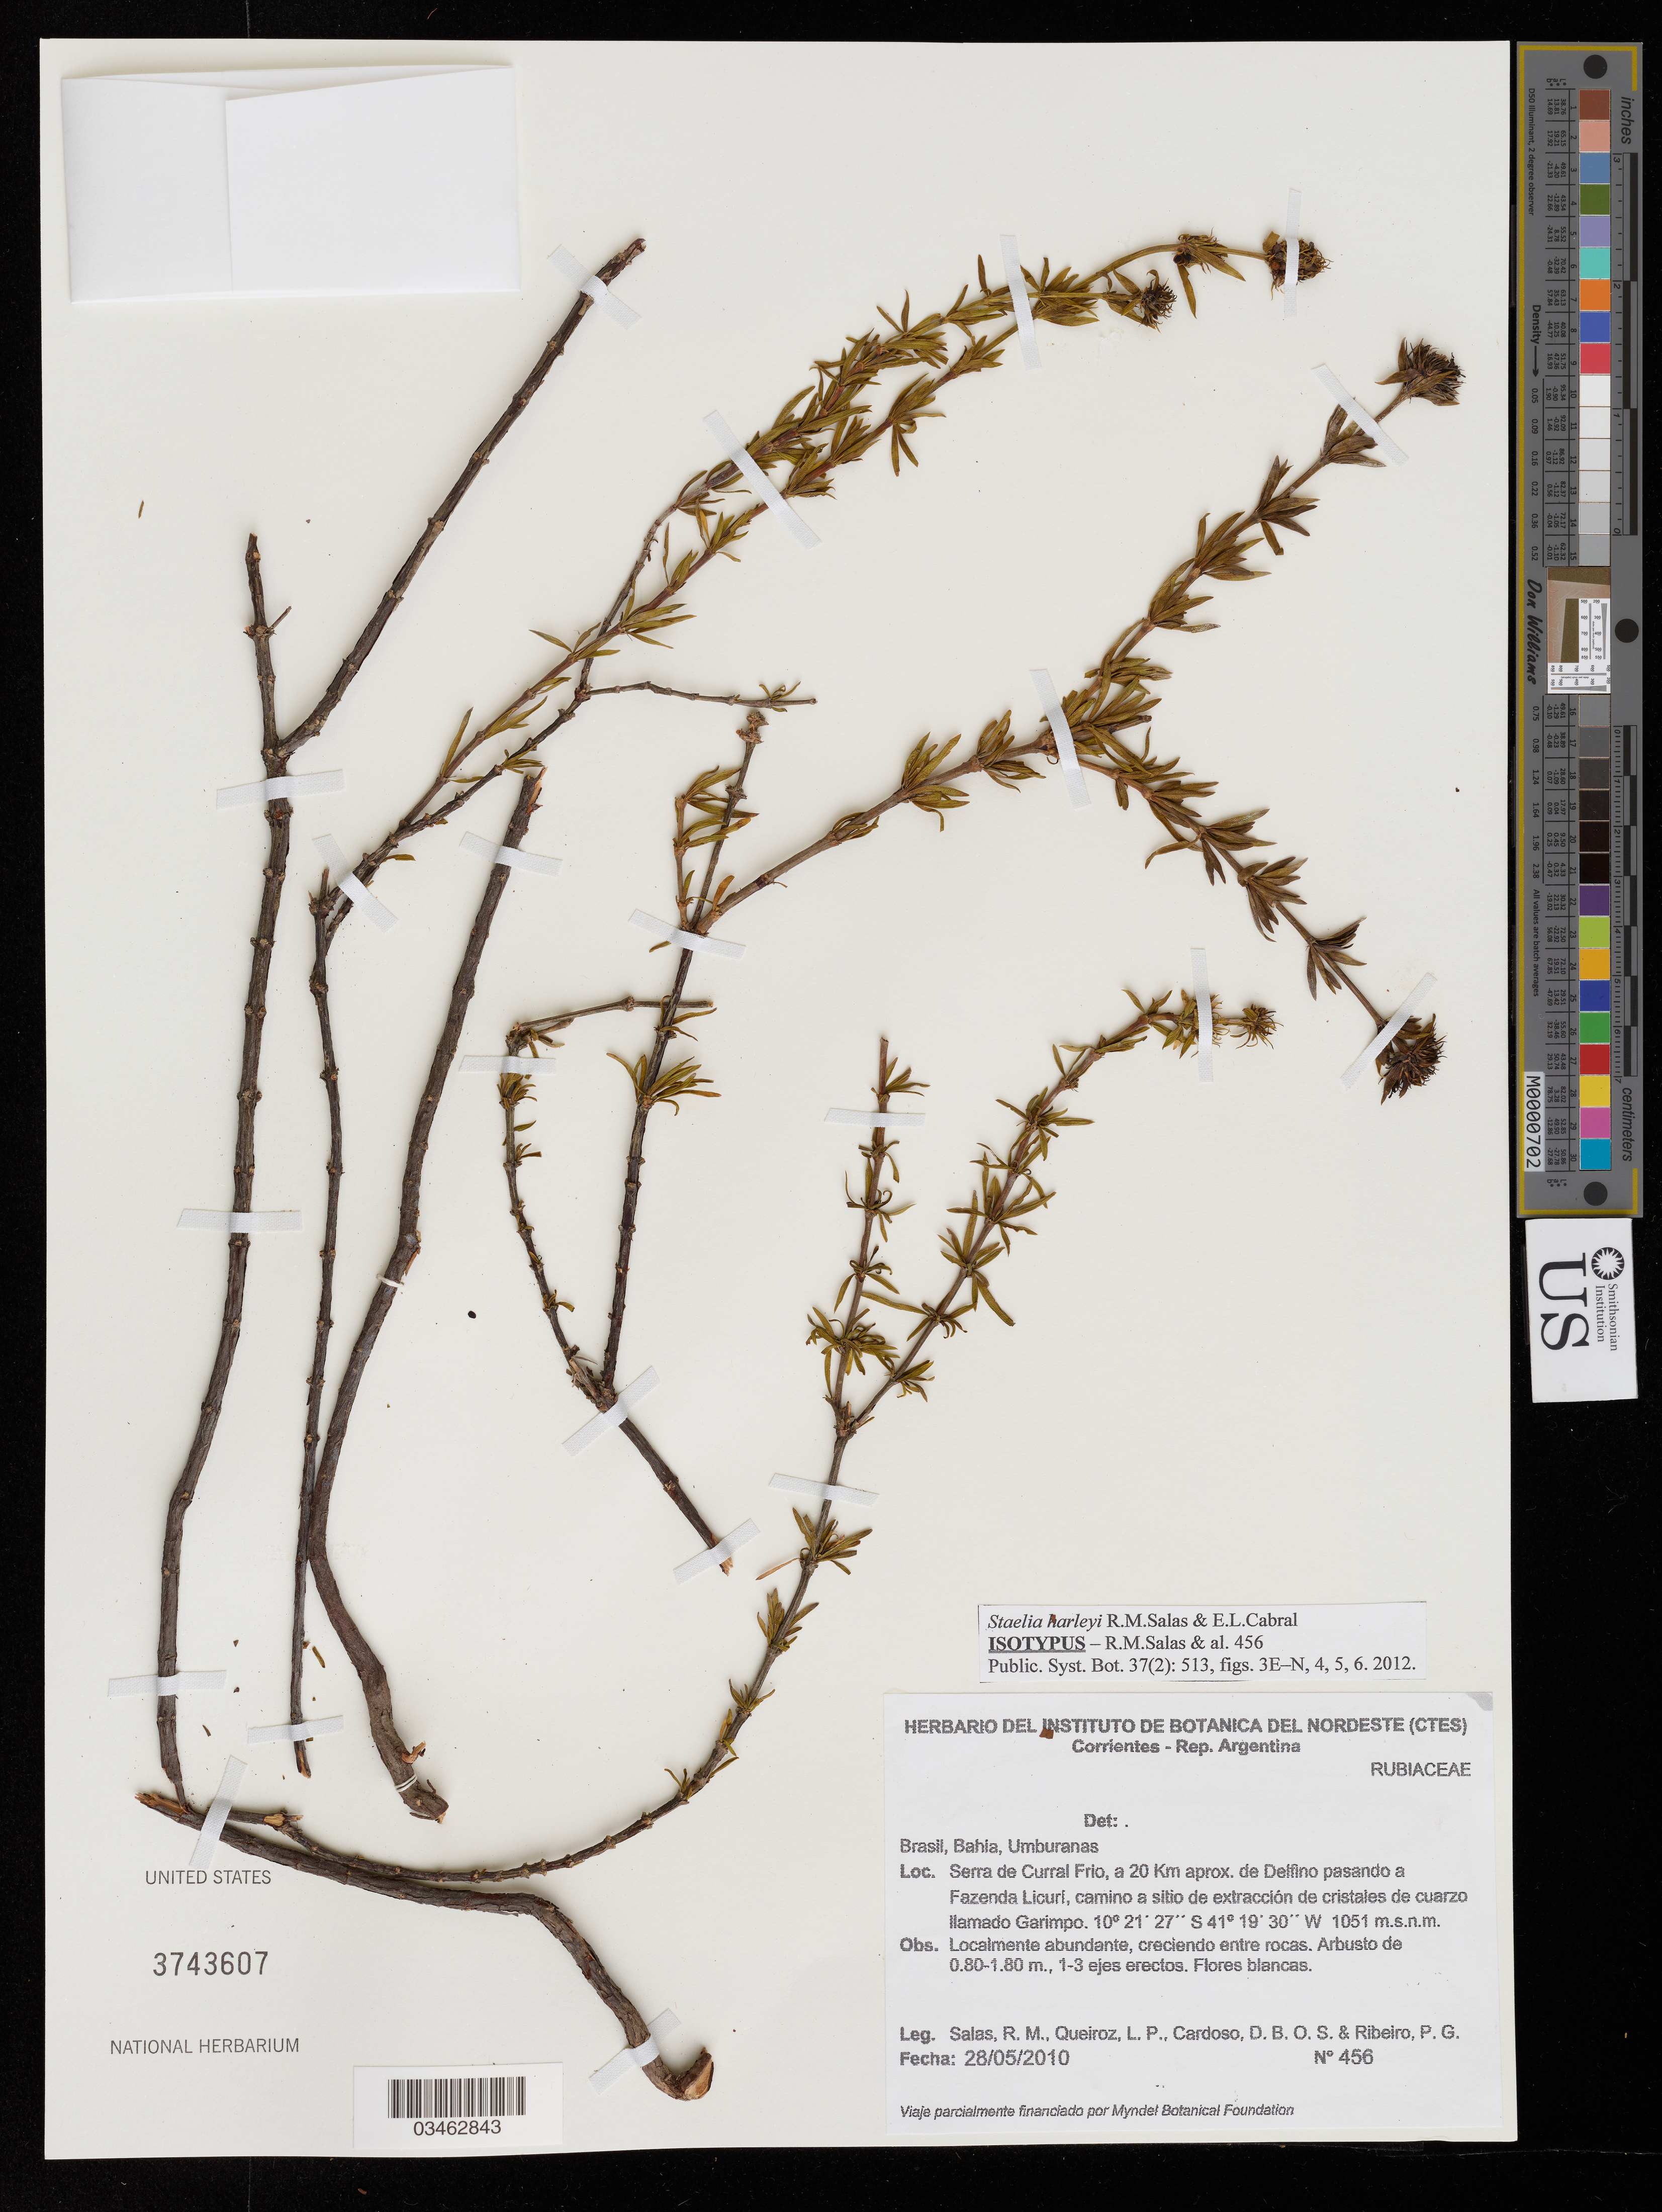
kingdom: Plantae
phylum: Tracheophyta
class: Magnoliopsida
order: Gentianales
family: Rubiaceae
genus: Staelia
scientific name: Staelia harleyi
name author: R.M. Salas & E.L. Cabral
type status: Isotype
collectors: R. M. Salas, L. P. de Queiróz, D. Cardoso & P. Ribeiro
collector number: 456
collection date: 2010-05-28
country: Brazil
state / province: Bahia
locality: Umburanas. Serra de Curral Frio, a 20 Km aprox. de Delfino pasando a Fazenda Licuri, camino a sitio de extraccion de cristales de cuarzo Ilamado Garimpo.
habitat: localmente abundante, creciendo entre rocas.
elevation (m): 1051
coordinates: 10 21 27 S, 41 19 30 W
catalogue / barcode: US 3743607